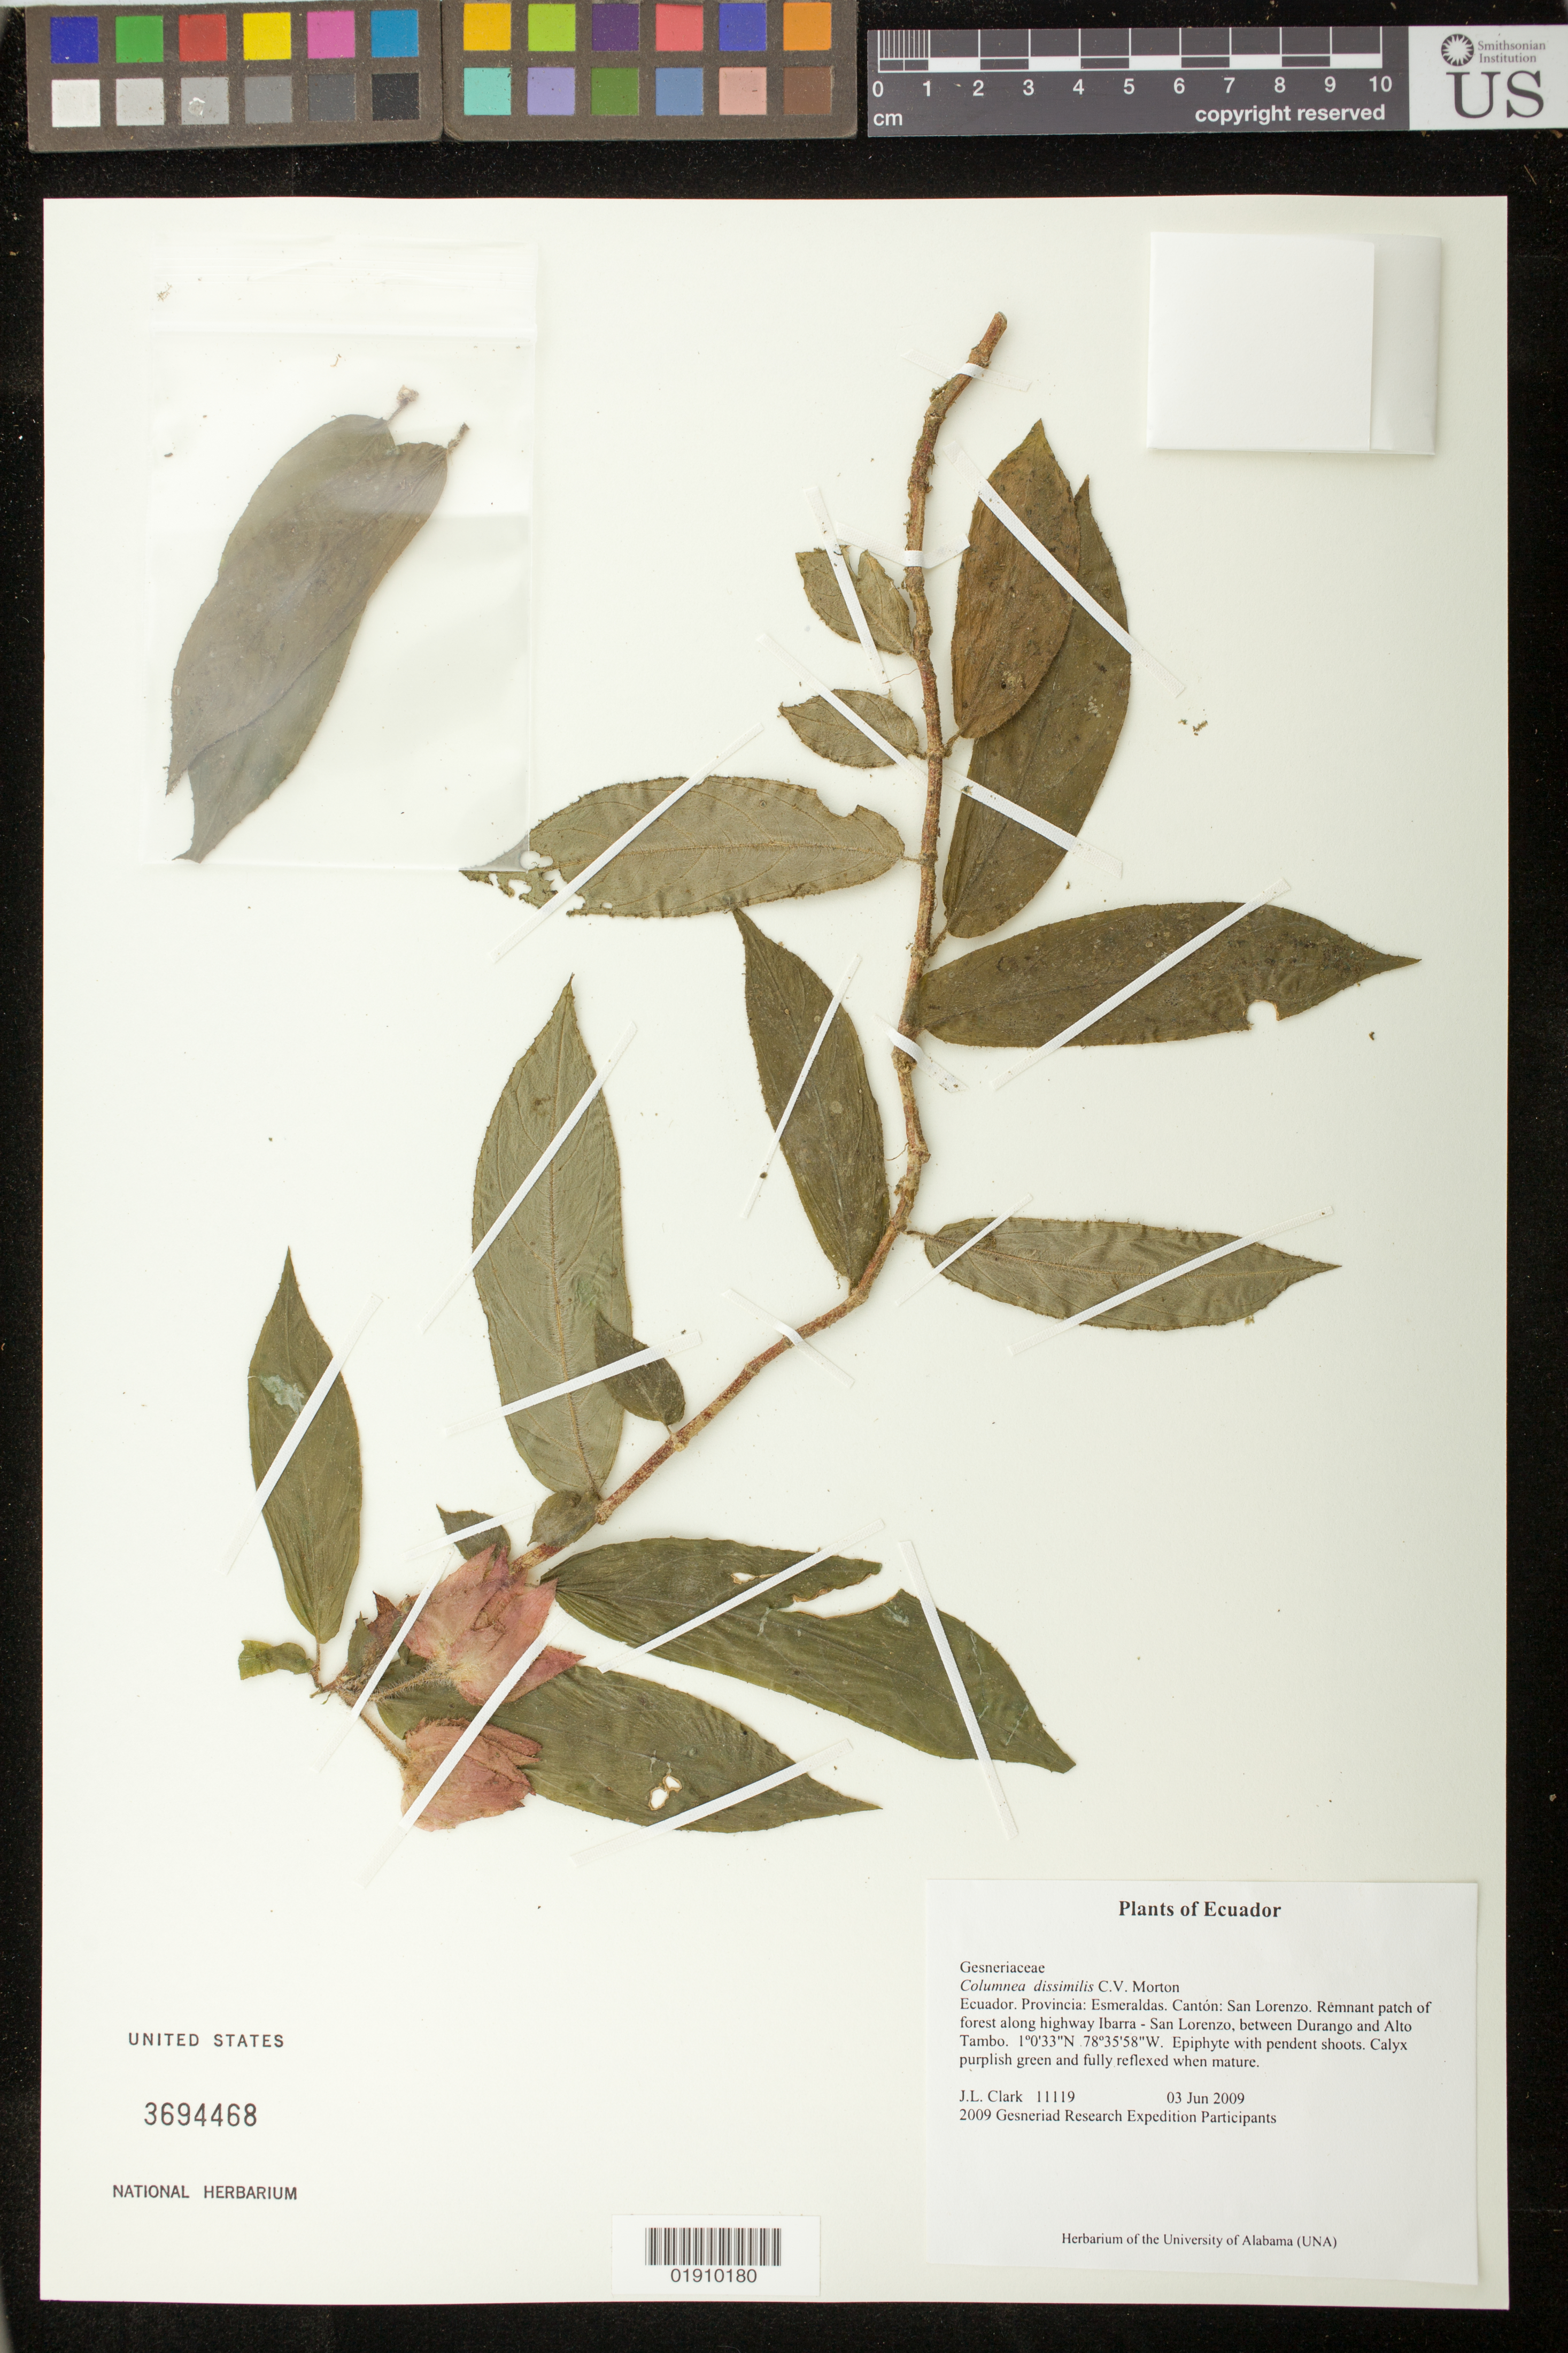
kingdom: Plantae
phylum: Tracheophyta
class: Magnoliopsida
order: Lamiales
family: Gesneriaceae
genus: Columnea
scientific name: Columnea dissimilis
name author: C.V. Morton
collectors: J. L. Clark & 2009 Gesneriad Research Expedition Participants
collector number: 11119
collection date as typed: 03 Jun 2009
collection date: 2009-06-03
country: Ecuador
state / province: Esmeraldas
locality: Ecuador. Provincia: Esmeraldas. Canton: San Lorenzo. Remnant patch of forest along highway Ibarra-San Lorenzo, between Durango and Alto Tambo.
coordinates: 1 0 33 N, 78 35 58 W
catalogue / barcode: US 3694468